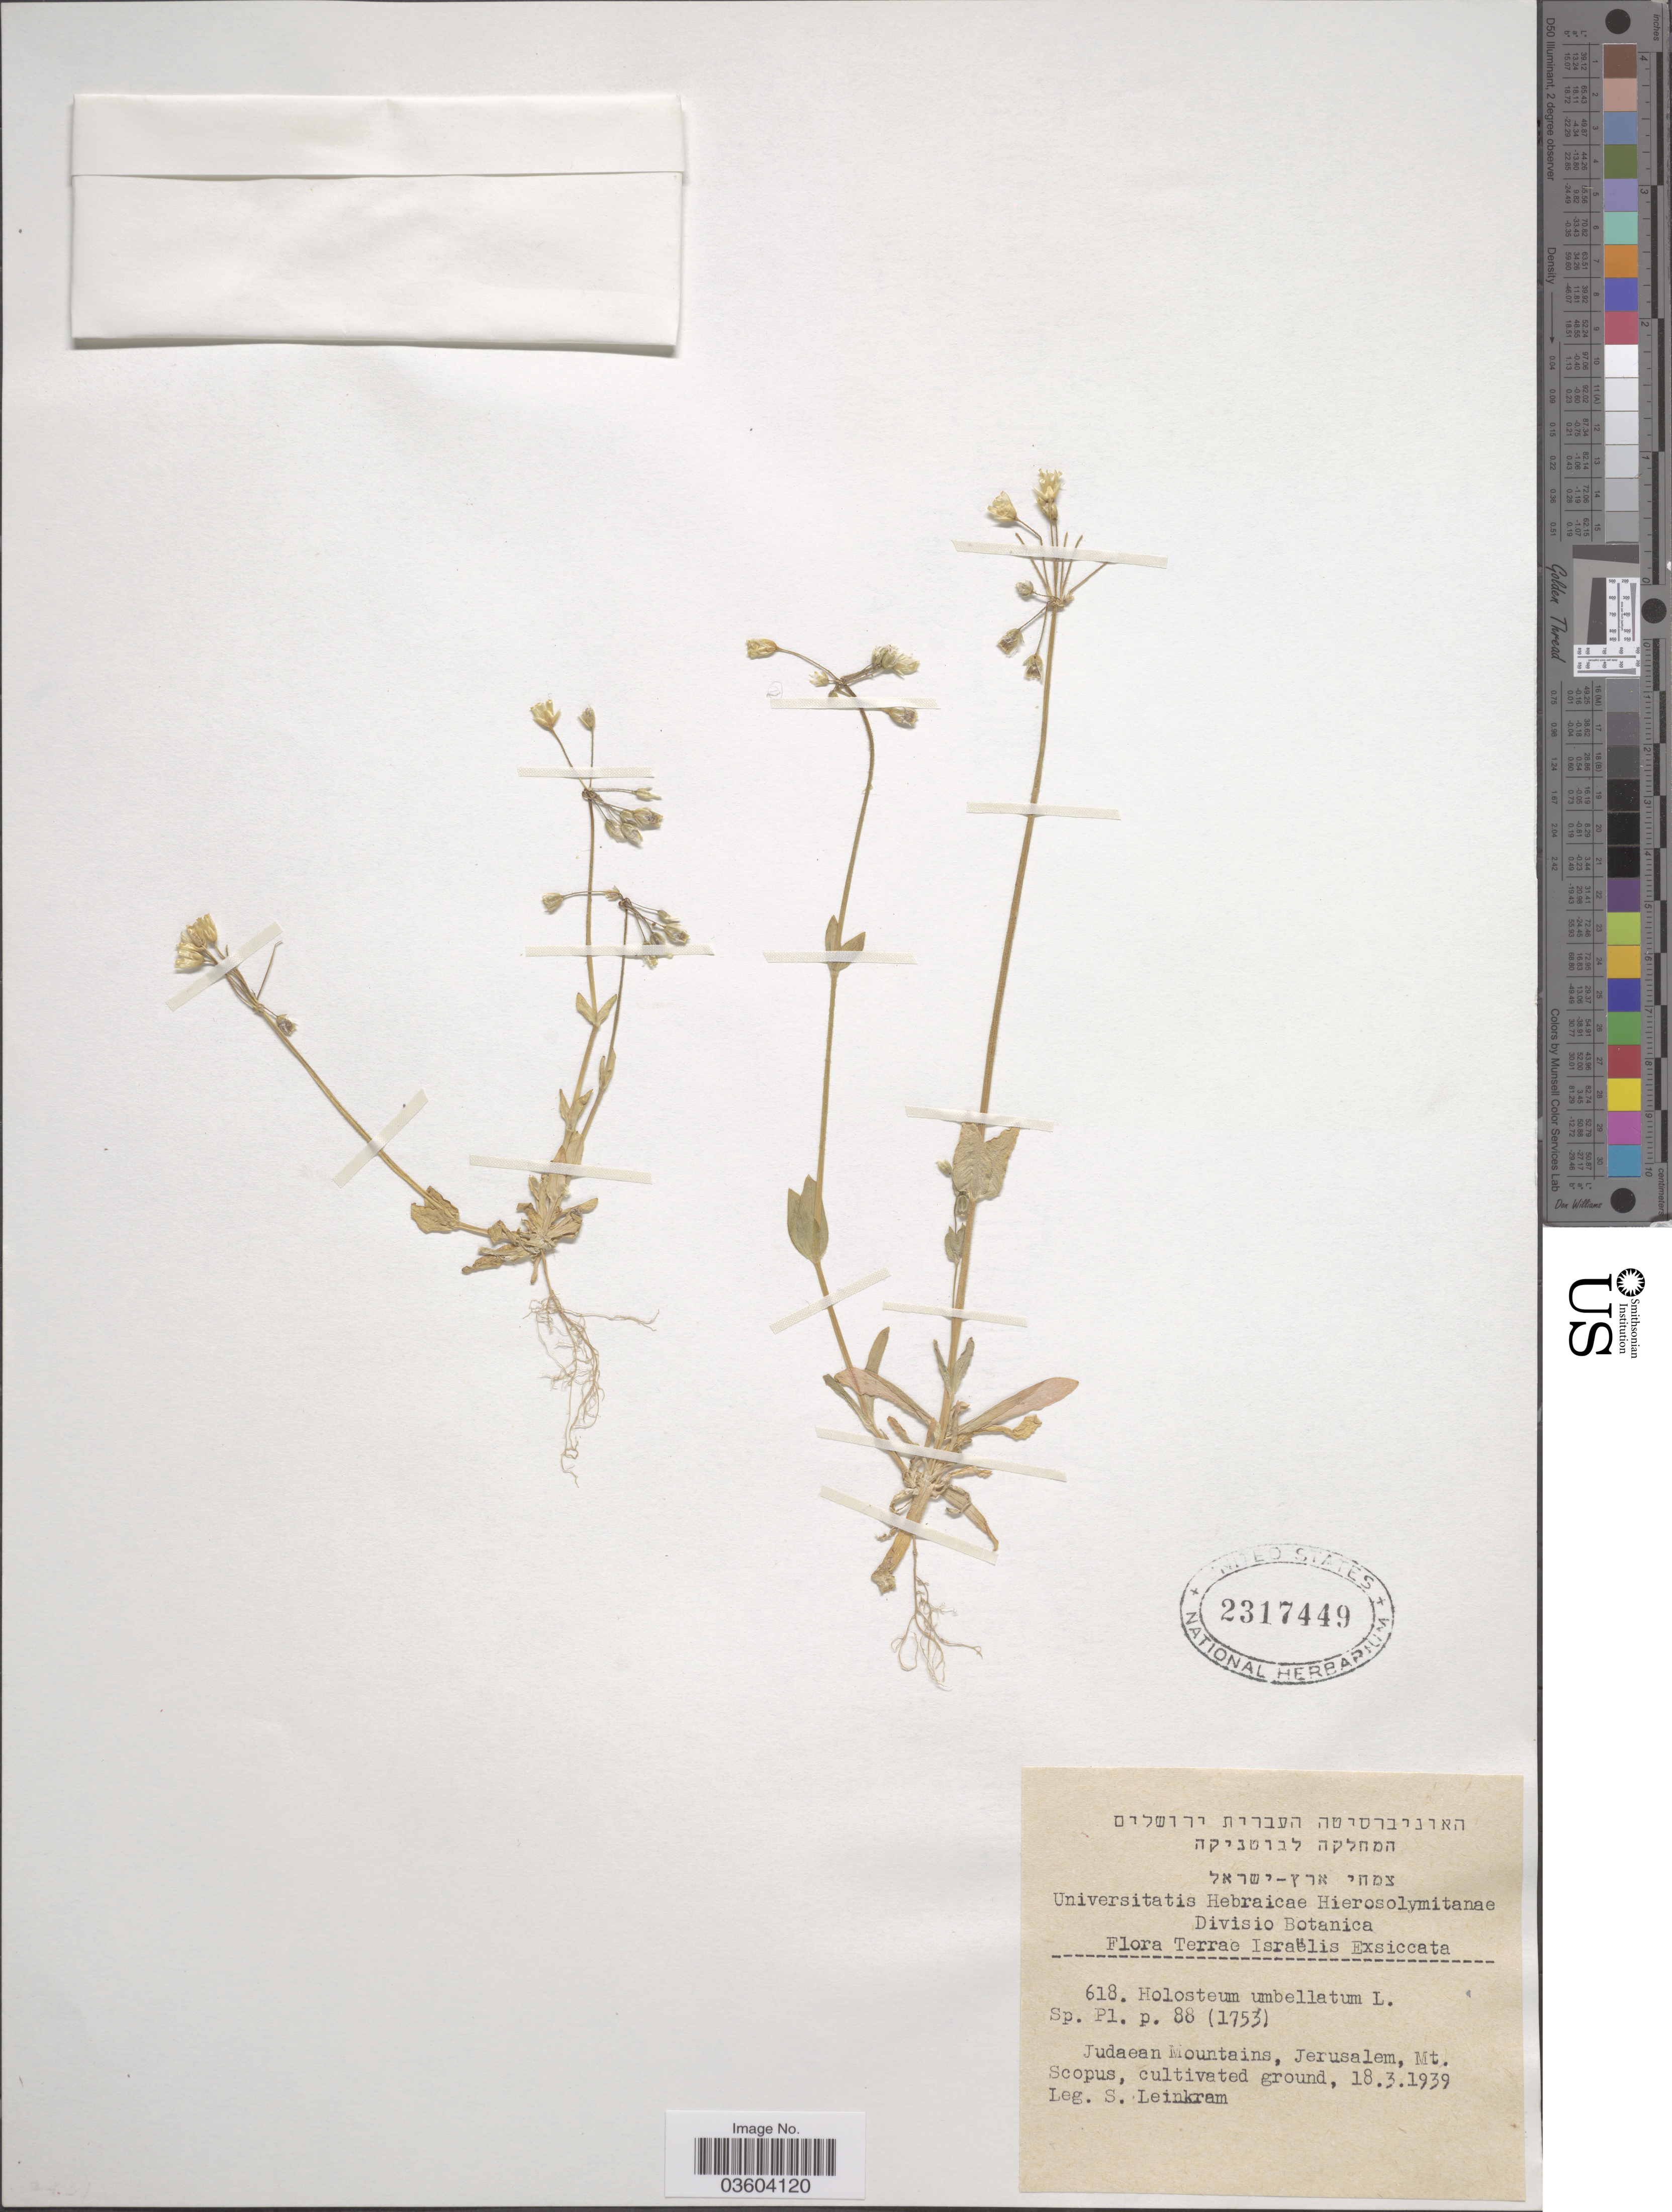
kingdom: Plantae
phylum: Tracheophyta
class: Magnoliopsida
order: Caryophyllales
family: Caryophyllaceae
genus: Holosteum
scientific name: Holosteum umbellatum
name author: L.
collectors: Leinkram, S.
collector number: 618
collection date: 1939-03-18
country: Israel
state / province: Jerusalem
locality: Judaean Mountains, Jerusalem, Mt. Scopus, cultivated ground.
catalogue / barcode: US 2317449